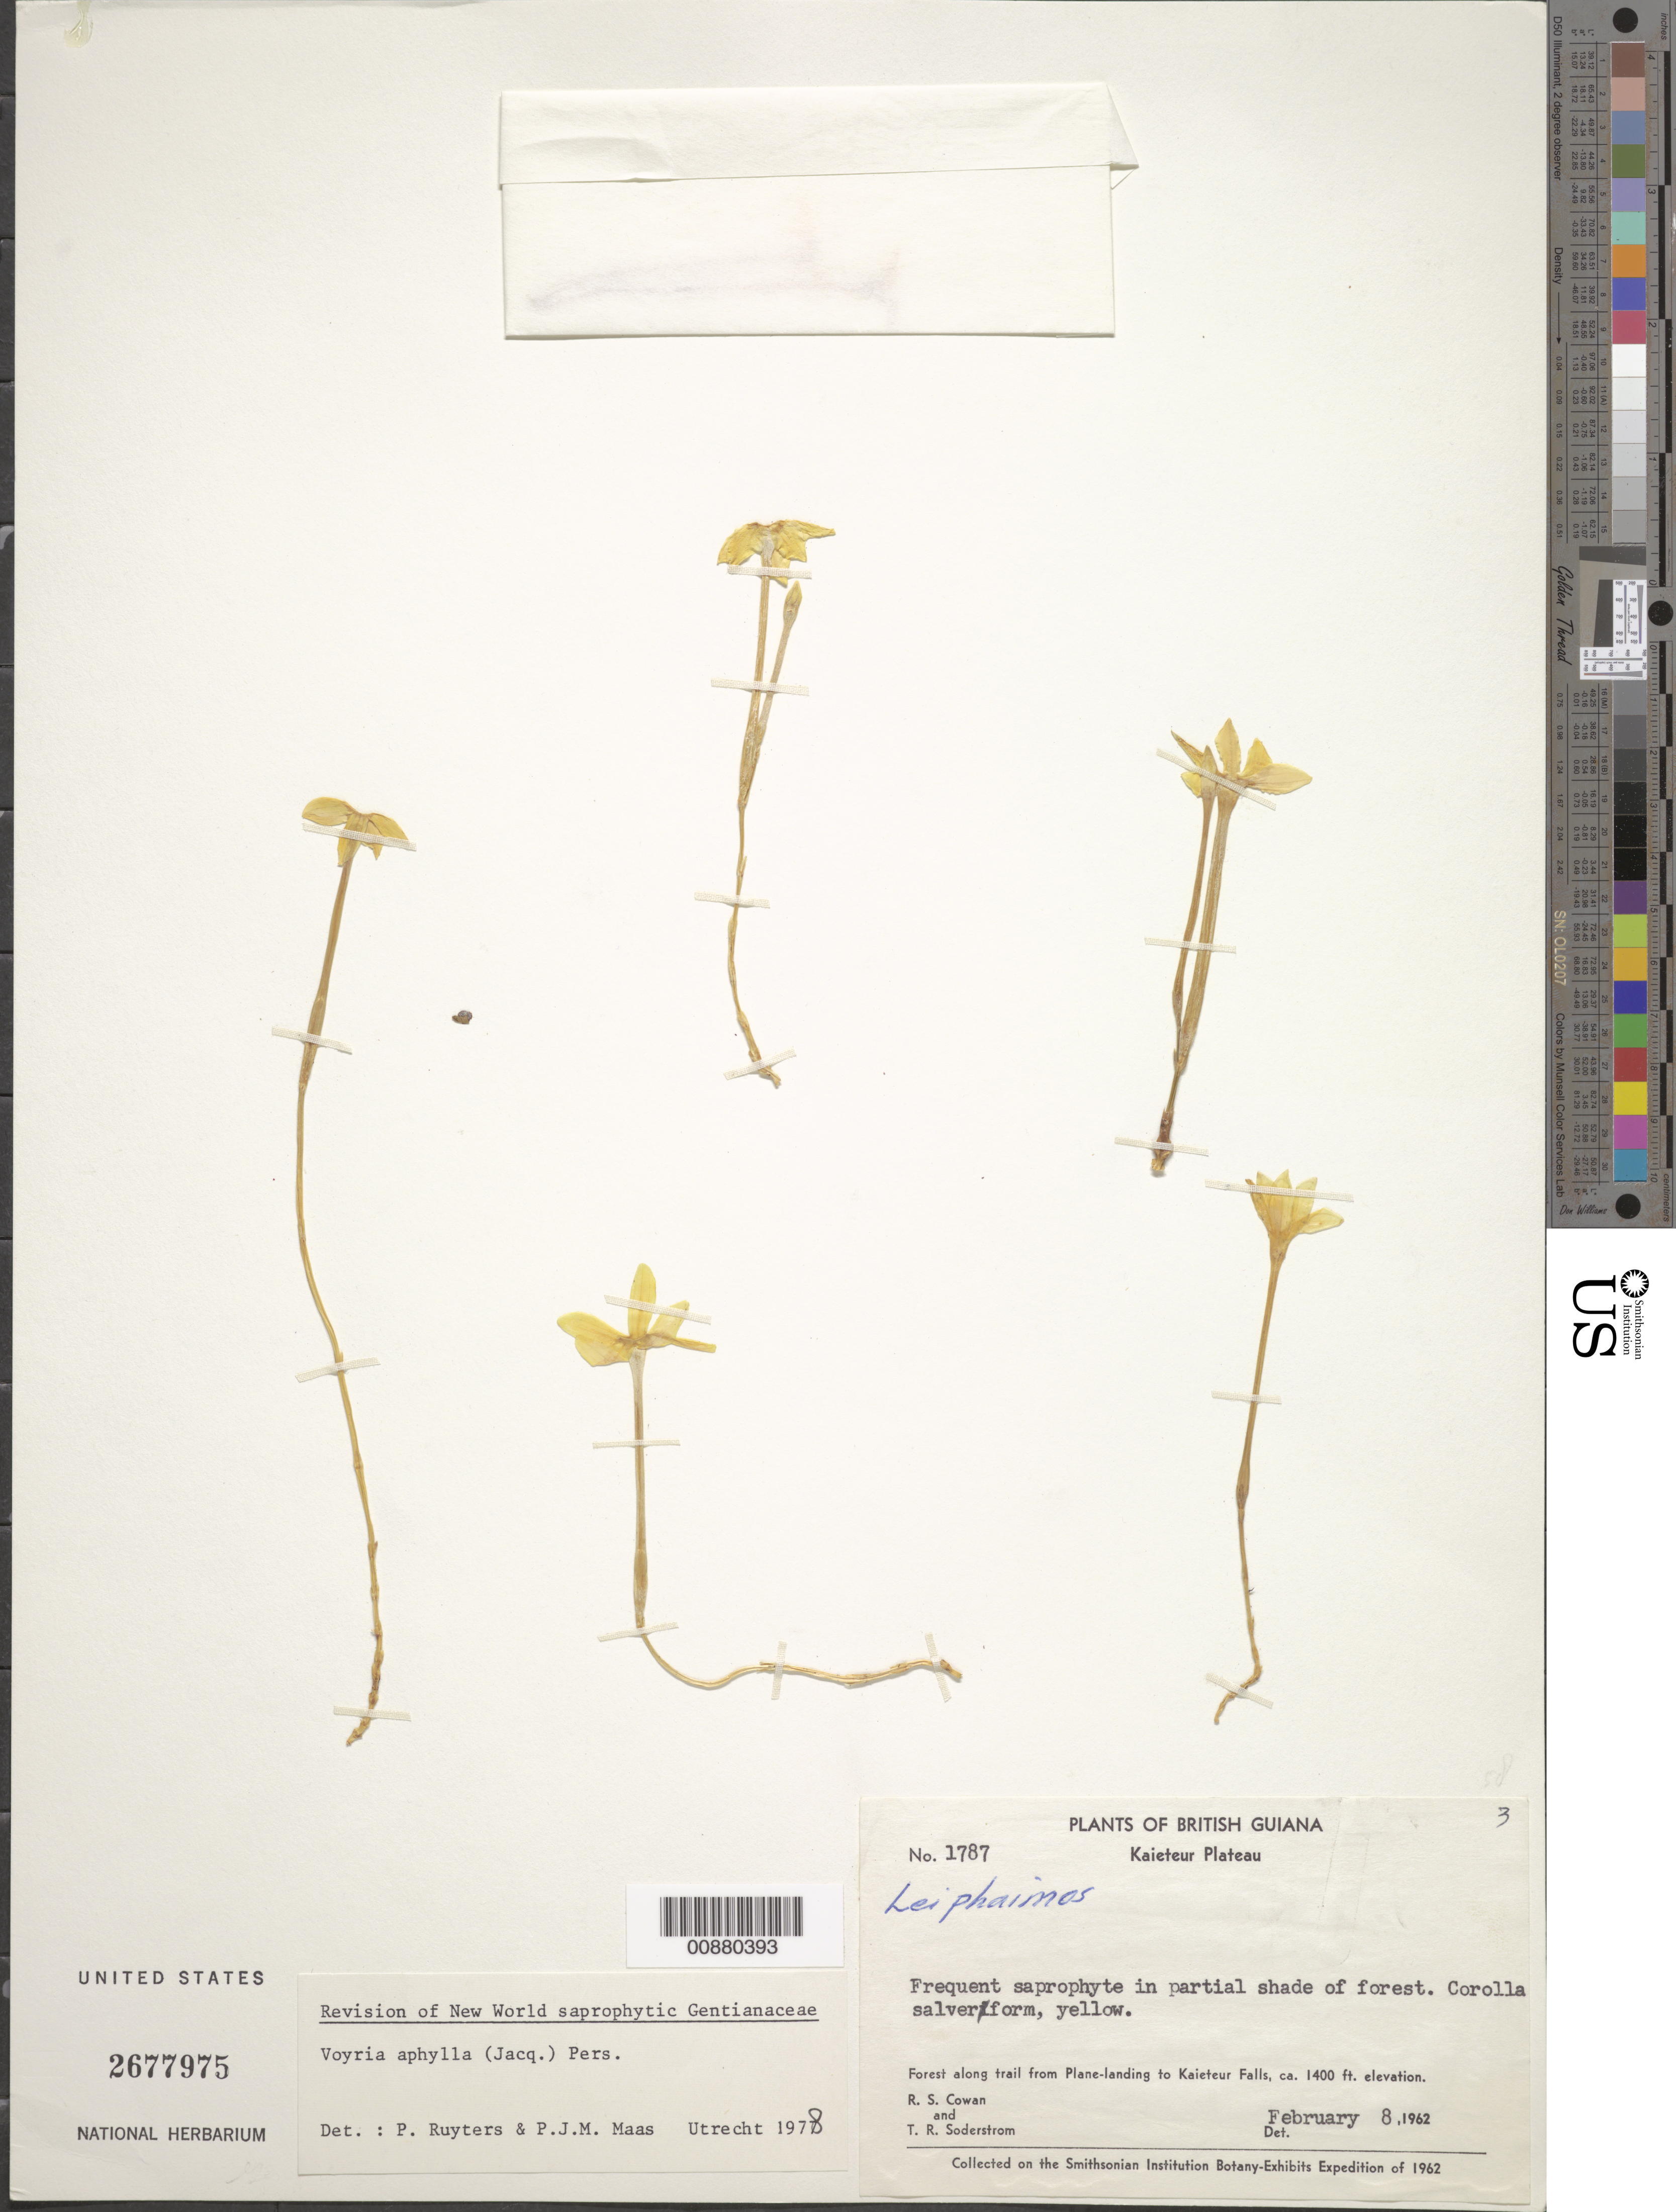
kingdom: Plantae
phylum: Tracheophyta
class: Magnoliopsida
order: Gentianales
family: Gentianaceae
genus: Voyria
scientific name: Voyria aphylla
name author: (Jacq.) Pers.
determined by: Ruyters, P.; Maas, P. J.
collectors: R. S. Cowan & T. R. Soderstrom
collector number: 1787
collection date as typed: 8-Feb-62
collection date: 1962-02-08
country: Guyana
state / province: Potaro-Siparuni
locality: Kaieteur Plateau, along trail from plane landing to Kaieteur Falls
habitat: Forest along trail; in partial shade of forest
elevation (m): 427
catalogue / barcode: US 2677975